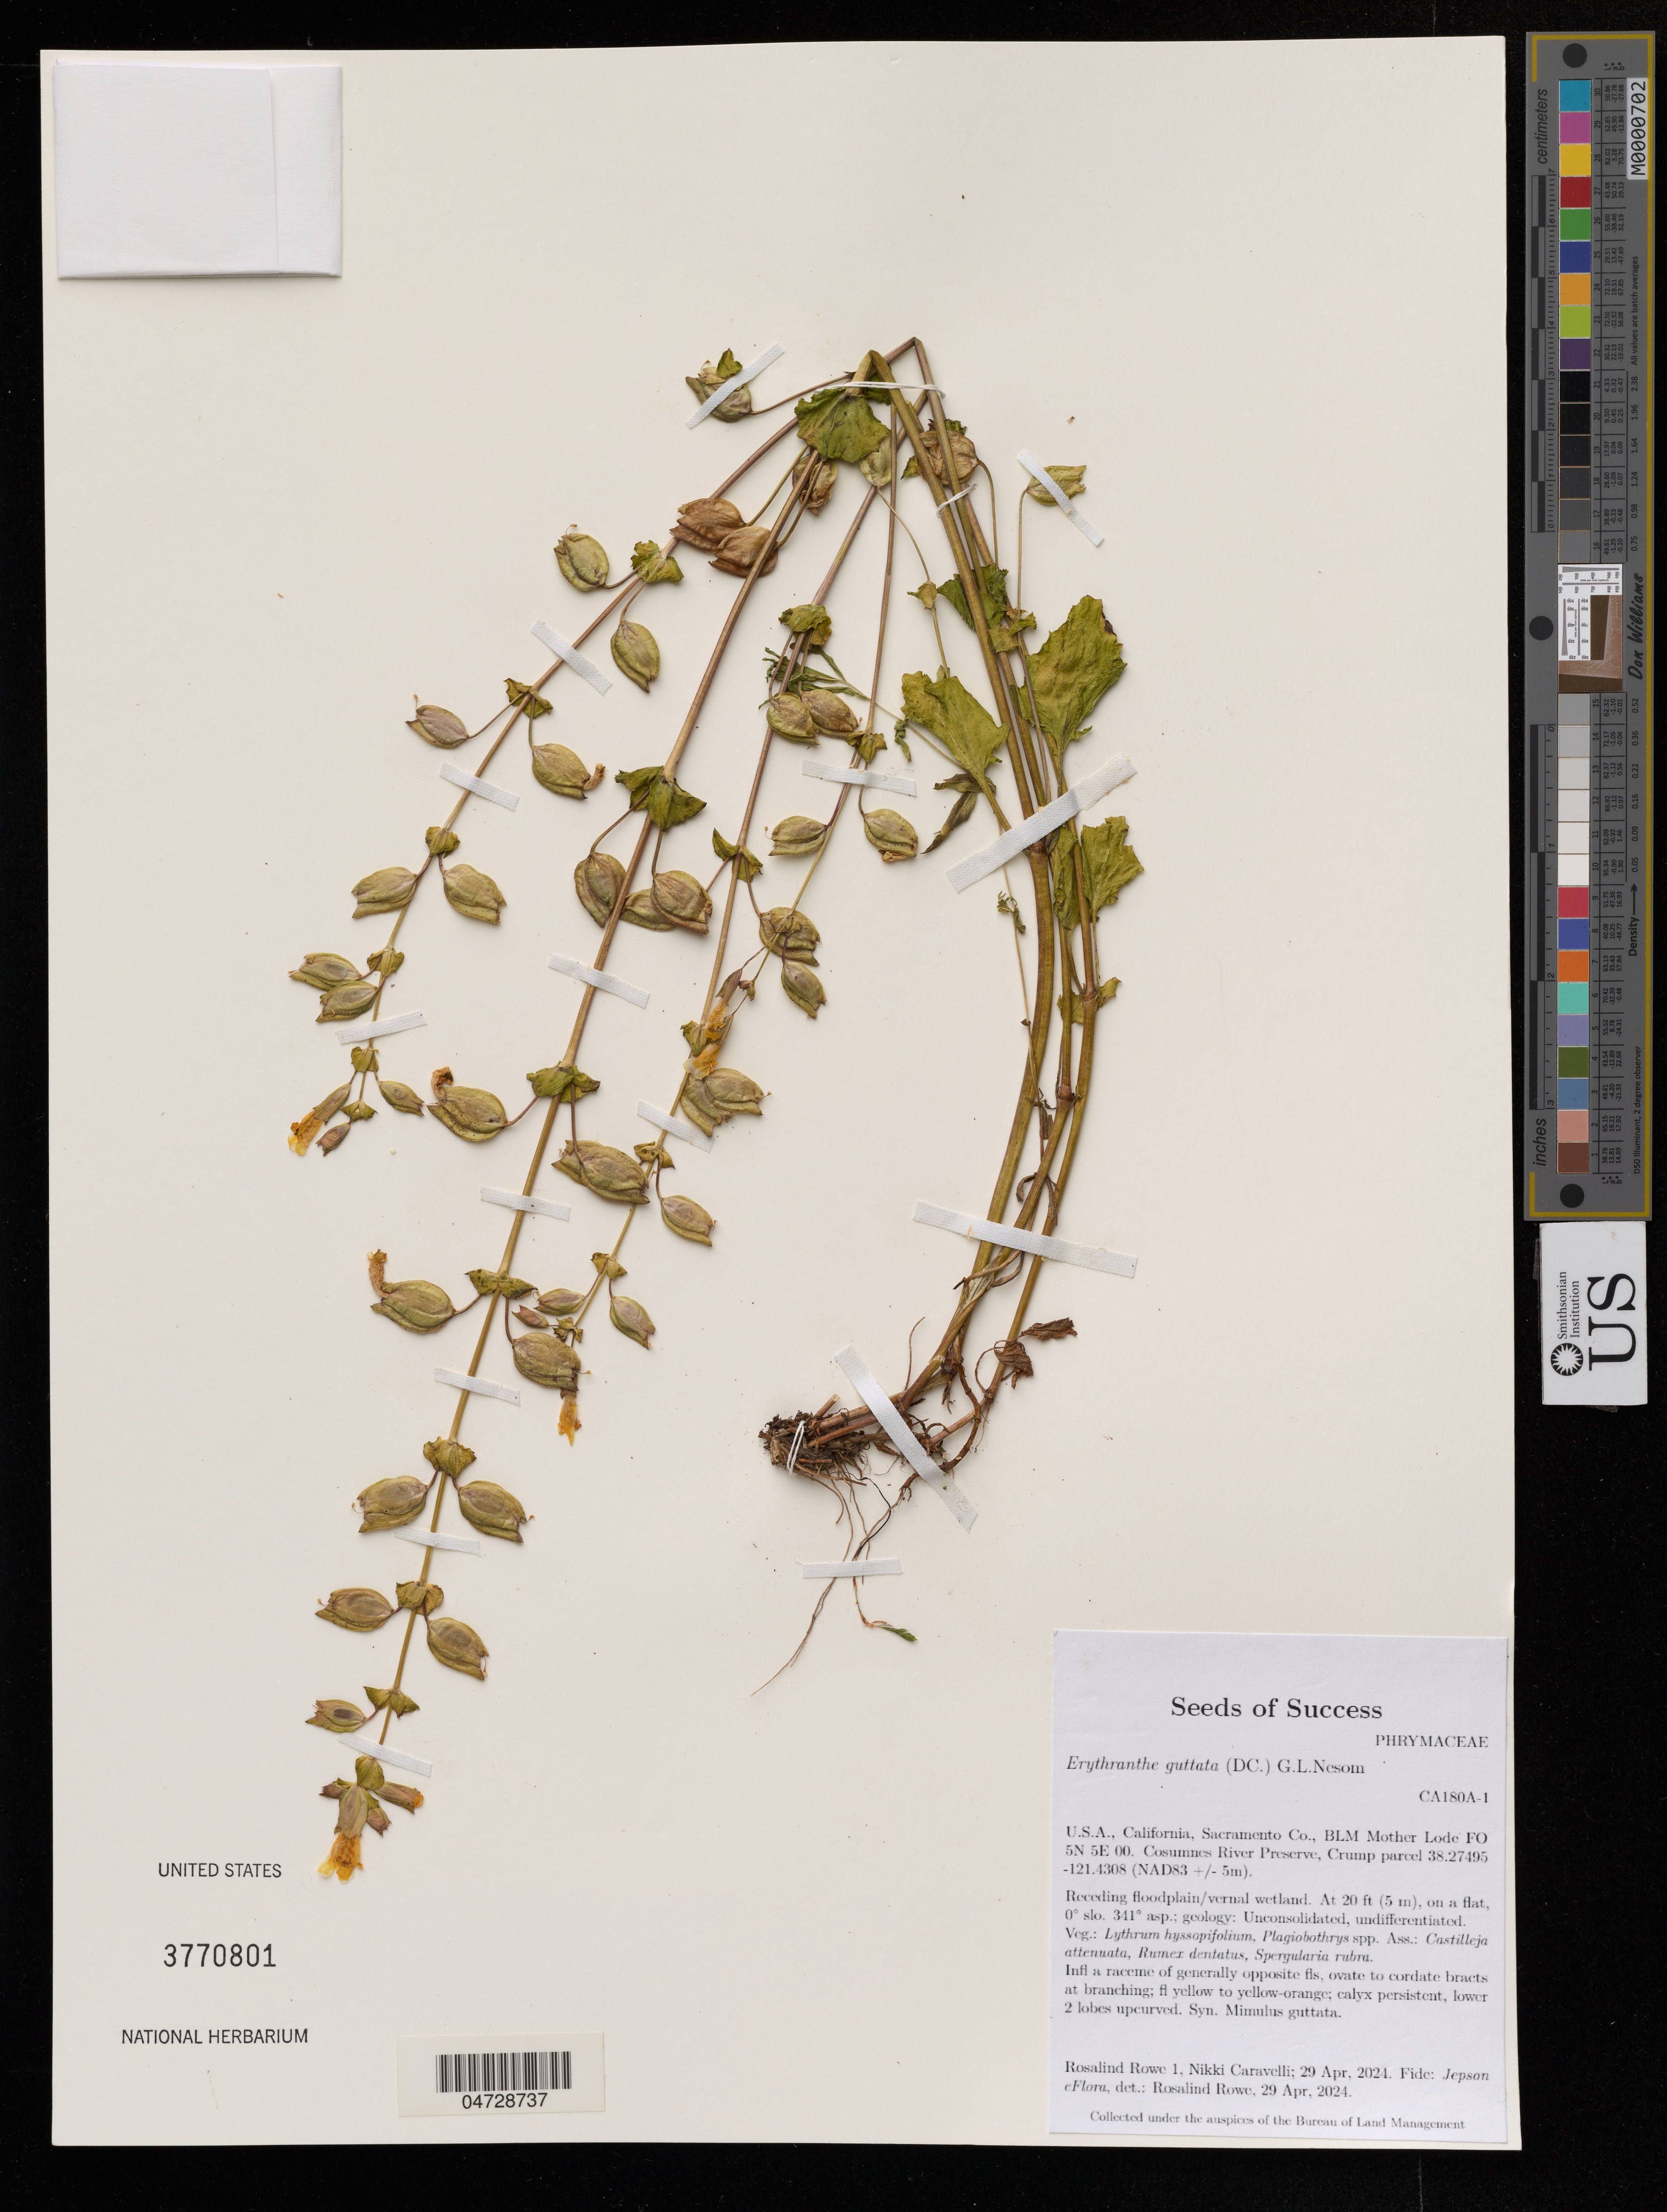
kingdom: Plantae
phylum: Tracheophyta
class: Magnoliopsida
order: Lamiales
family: Phrymaceae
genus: Erythranthe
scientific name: Erythranthe guttata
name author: (DC.) G.L. Nesom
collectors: R. Rowe I & N. Caravelli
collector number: CA180A-1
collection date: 2024-04-29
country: United States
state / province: California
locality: Sacramento Co., BLM Mother Lode FO 5N 5E 00. Cosumnes River Reserve, Crump parcel.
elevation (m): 5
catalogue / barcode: US 3770801